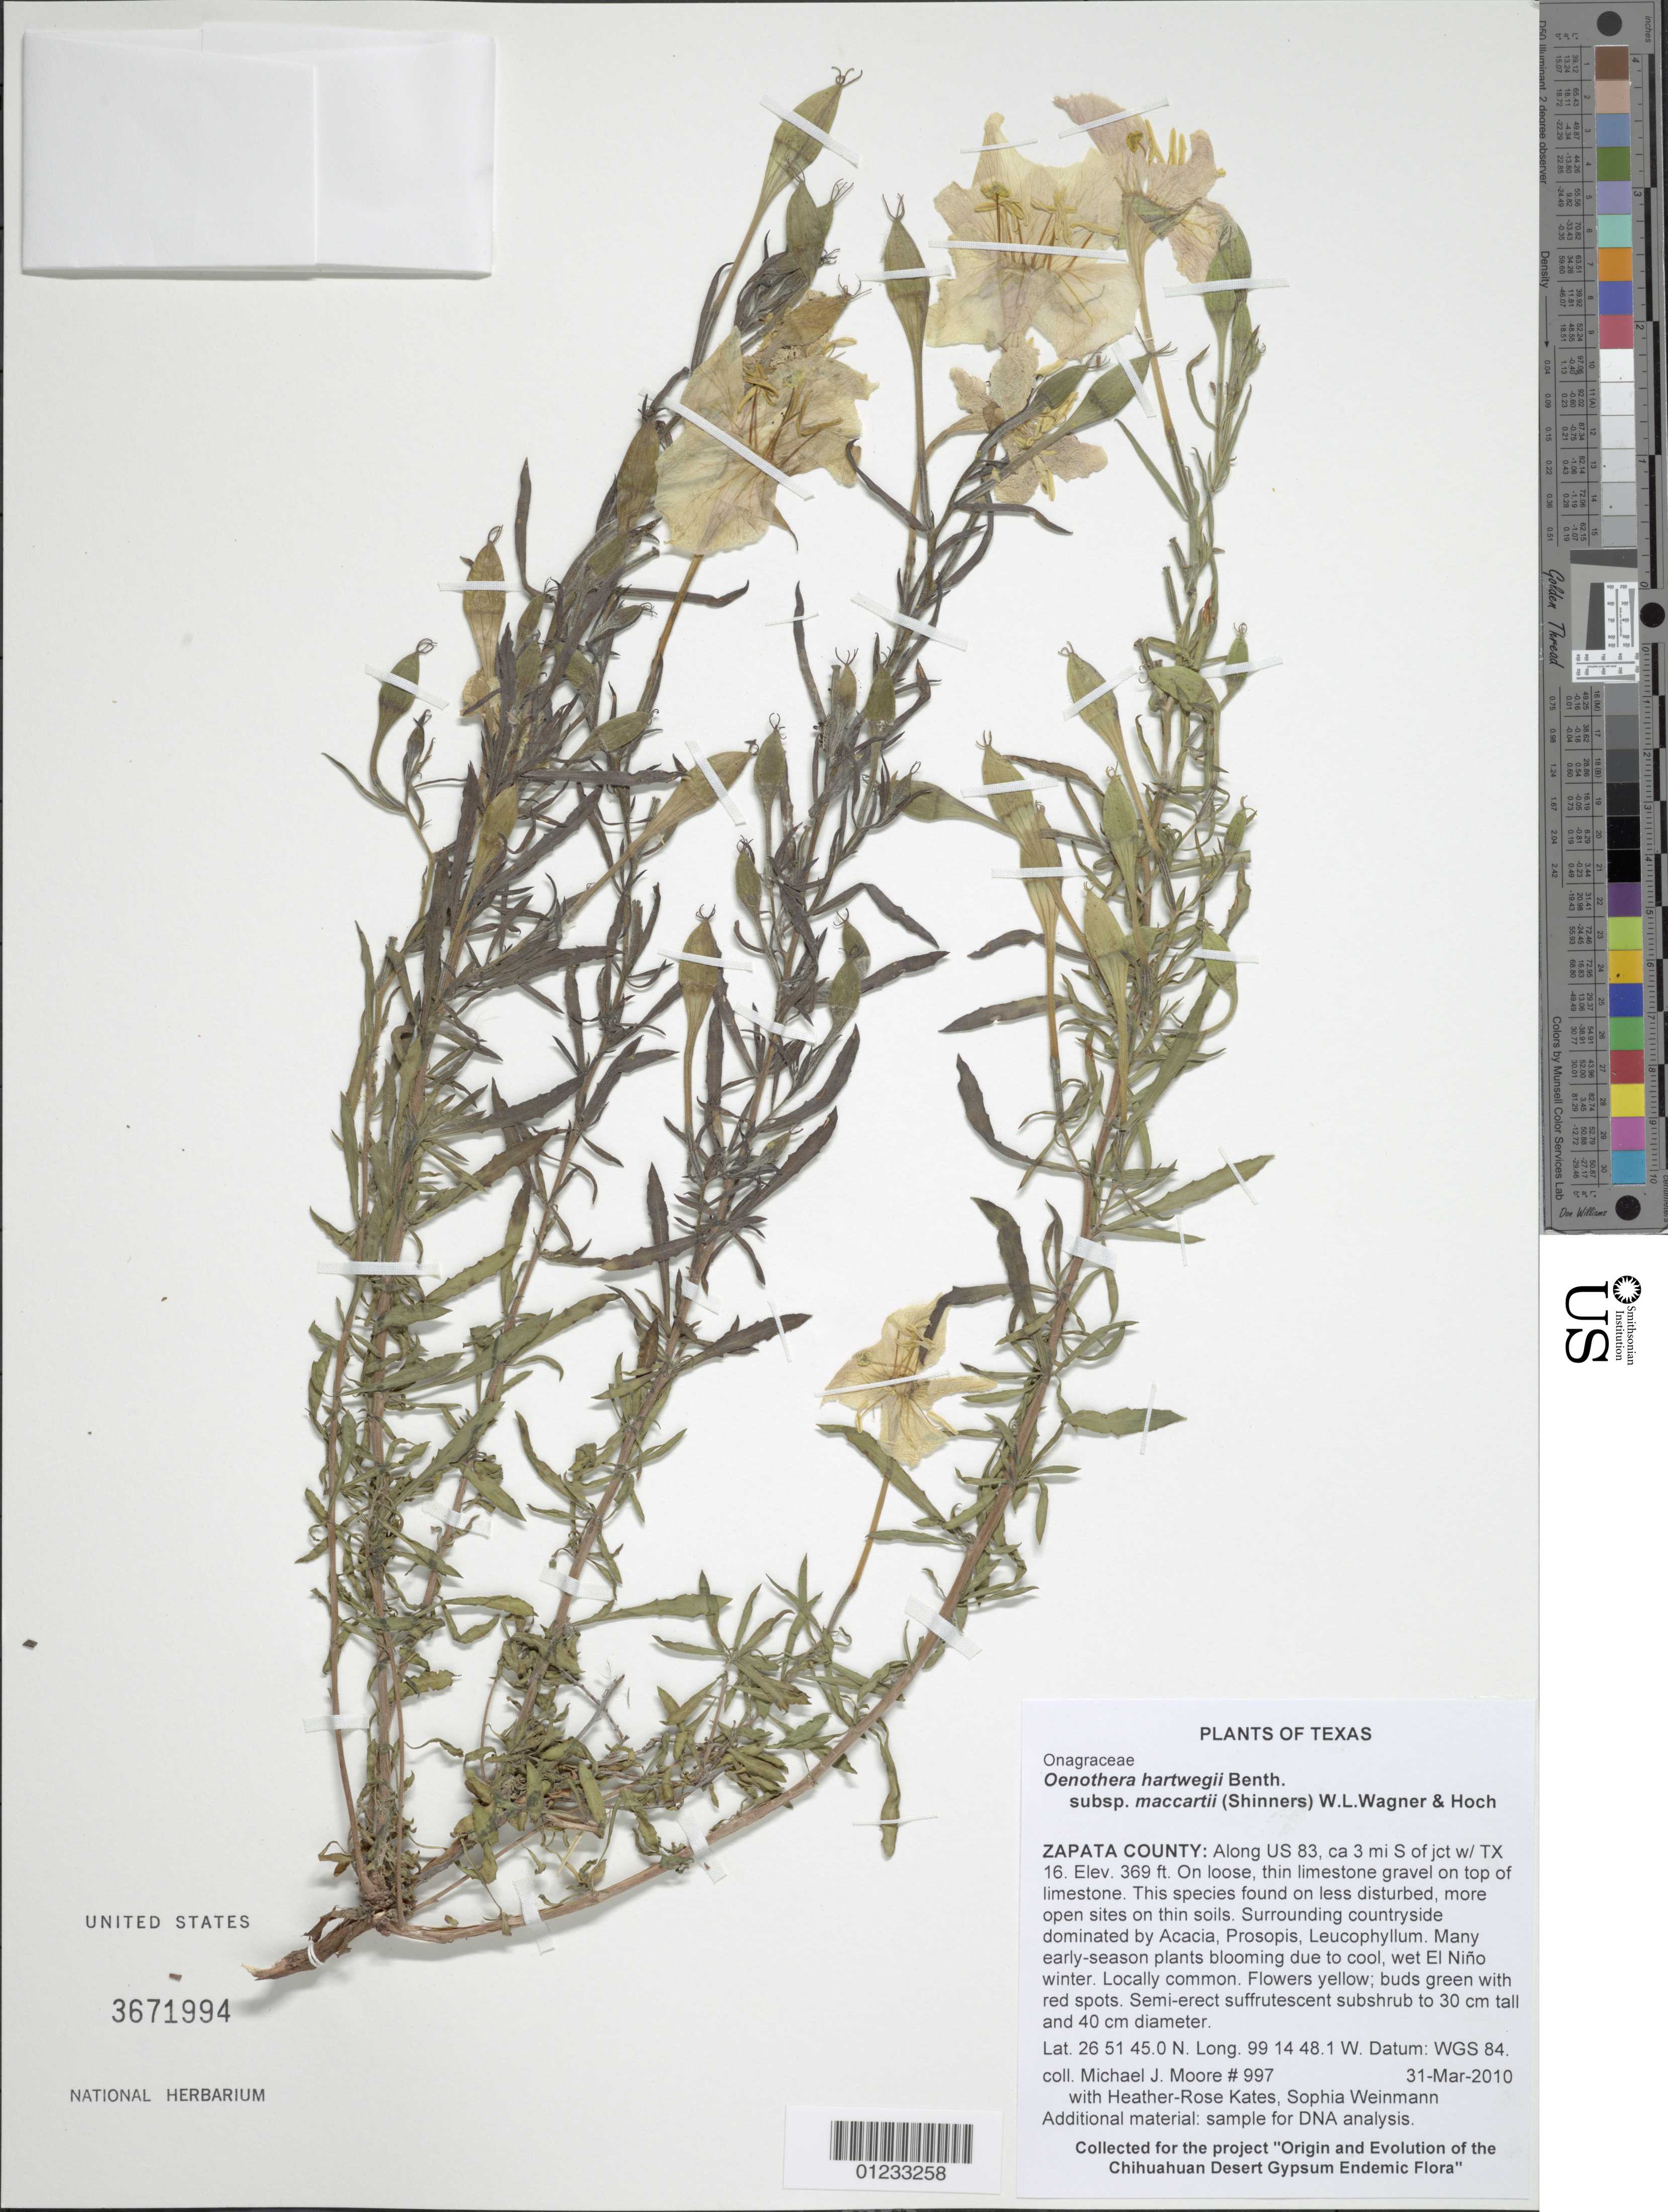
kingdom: Plantae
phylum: Tracheophyta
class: Magnoliopsida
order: Myrtales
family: Onagraceae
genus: Oenothera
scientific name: Oenothera hartwegii subsp. maccartii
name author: (Shinners) W.L. Wagner & Hoch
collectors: M. J. Moore, H.-R. Kates & S. Weinmann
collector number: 997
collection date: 2006-03-30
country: United States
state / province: Texas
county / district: Zapata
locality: Along US 83, ca 3 mi S of jct w/ TX 16.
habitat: On loose, thin limestone gravel on top of limestone. This species found on less disturbed, more open sites on thin soils. Surrounding countryside dominated by Acacia, Prosopis, Leucophyllum. Many early-season plants blooming due to cool, wet El Niño wi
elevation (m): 112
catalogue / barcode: US 3671994